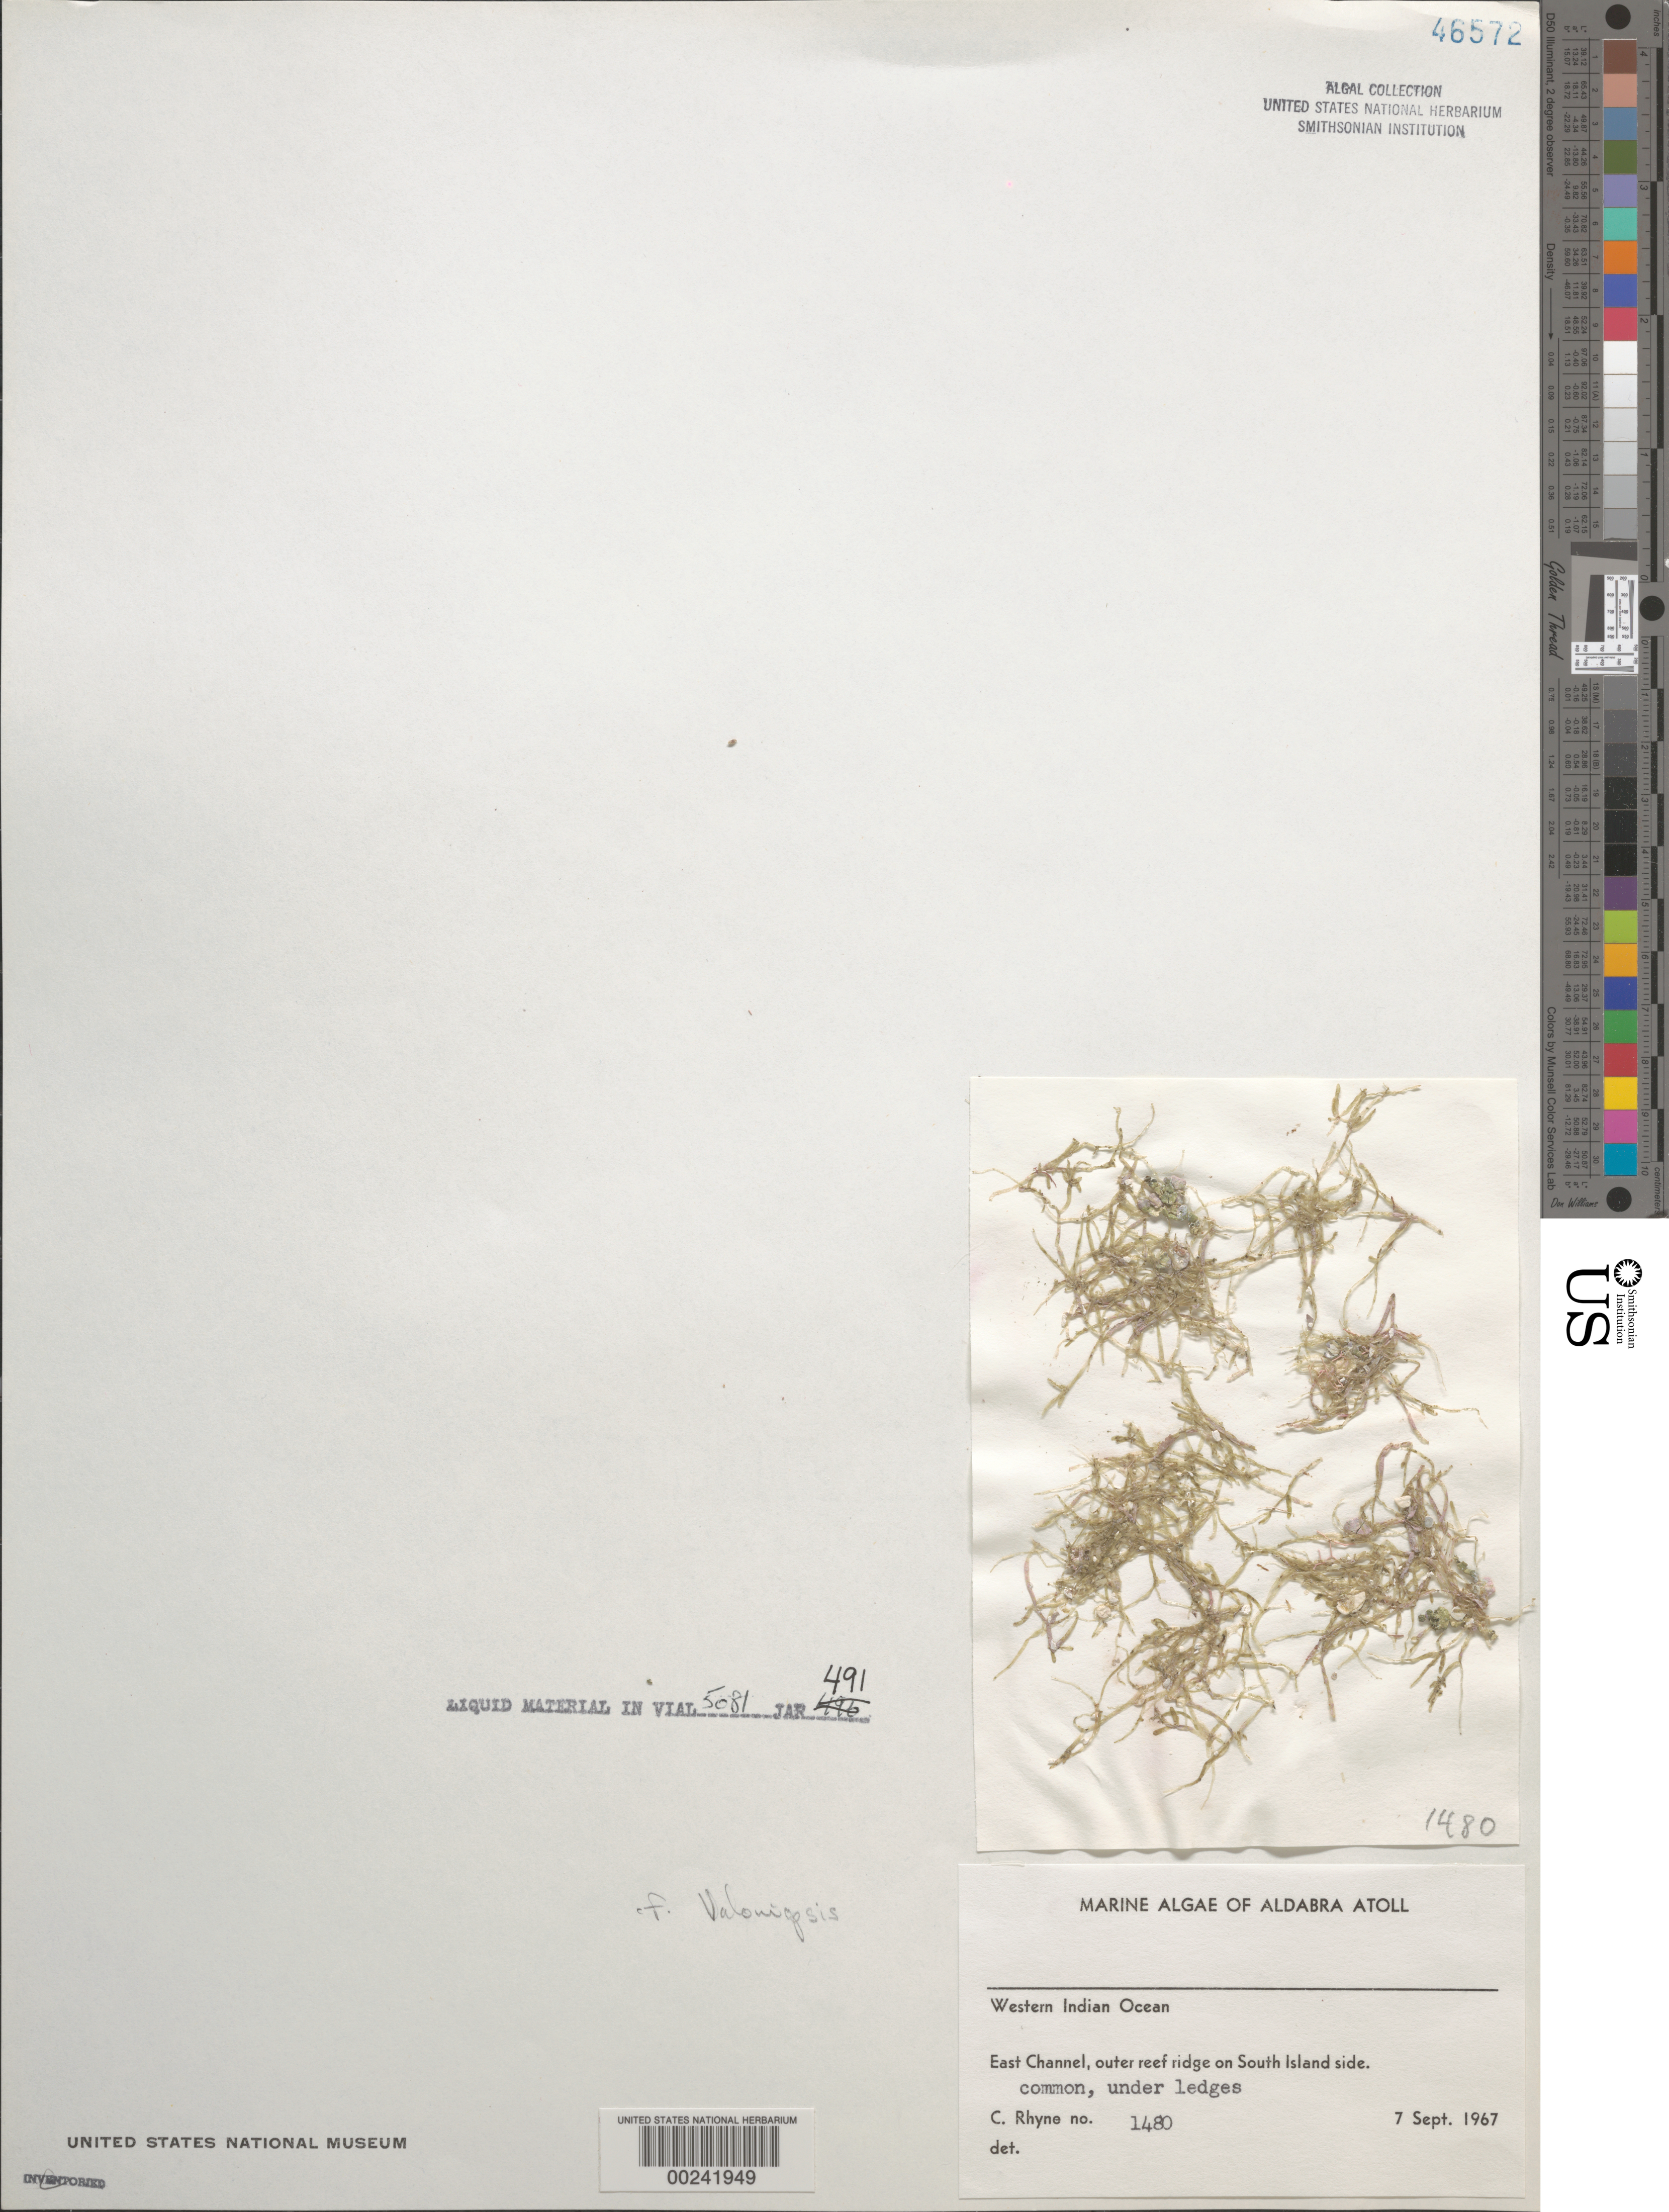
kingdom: Plantae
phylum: Chlorophyta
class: Ulvophyceae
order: Siphonocladales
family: Valoniaceae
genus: Valoniopsis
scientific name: Valoniopsis sp.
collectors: C. Rhyne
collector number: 1480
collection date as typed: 07 Sep 1967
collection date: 1967-09-07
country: Seychelles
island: Aldabra Atoll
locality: East Channel, South Islet.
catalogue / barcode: US 46572